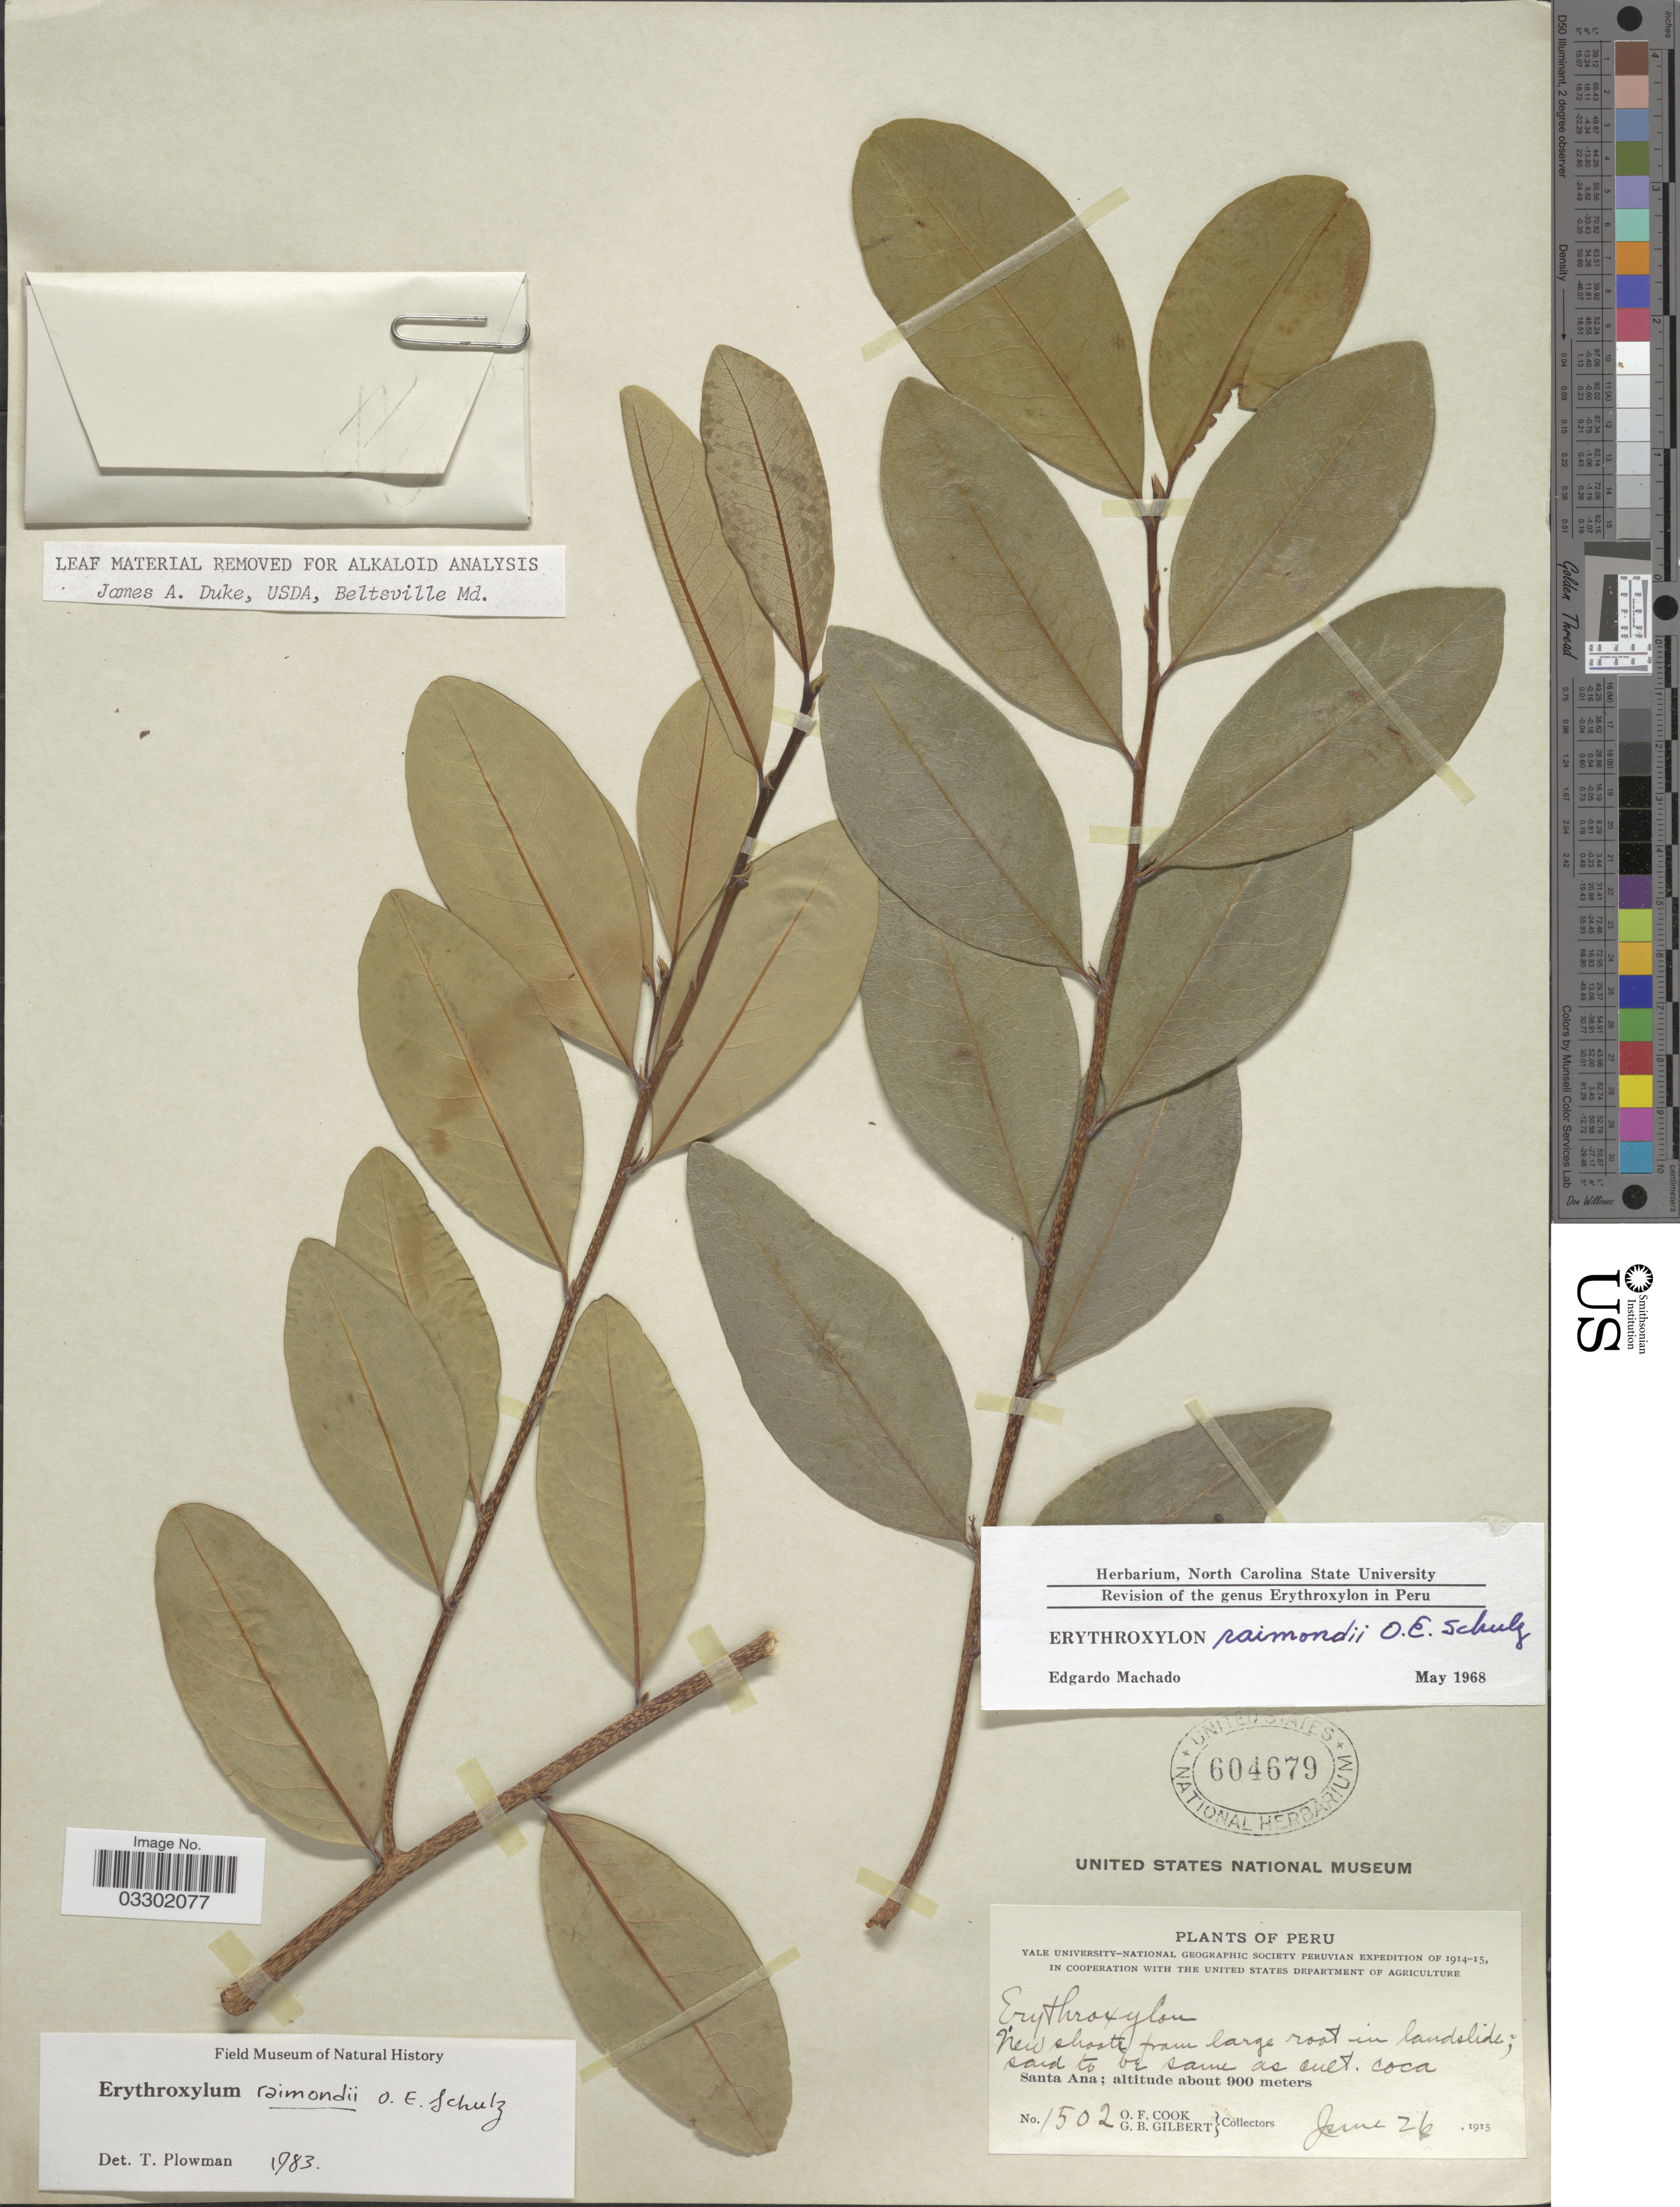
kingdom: Plantae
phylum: Tracheophyta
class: Magnoliopsida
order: Malpighiales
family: Erythroxylaceae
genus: Erythroxylum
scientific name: Erythroxylum raimondii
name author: O.E. Schulz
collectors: O. F. Cook & G. B. Gilbert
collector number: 1502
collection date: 1915-06-26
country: Peru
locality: Santa Ana.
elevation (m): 900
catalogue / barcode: US 604679